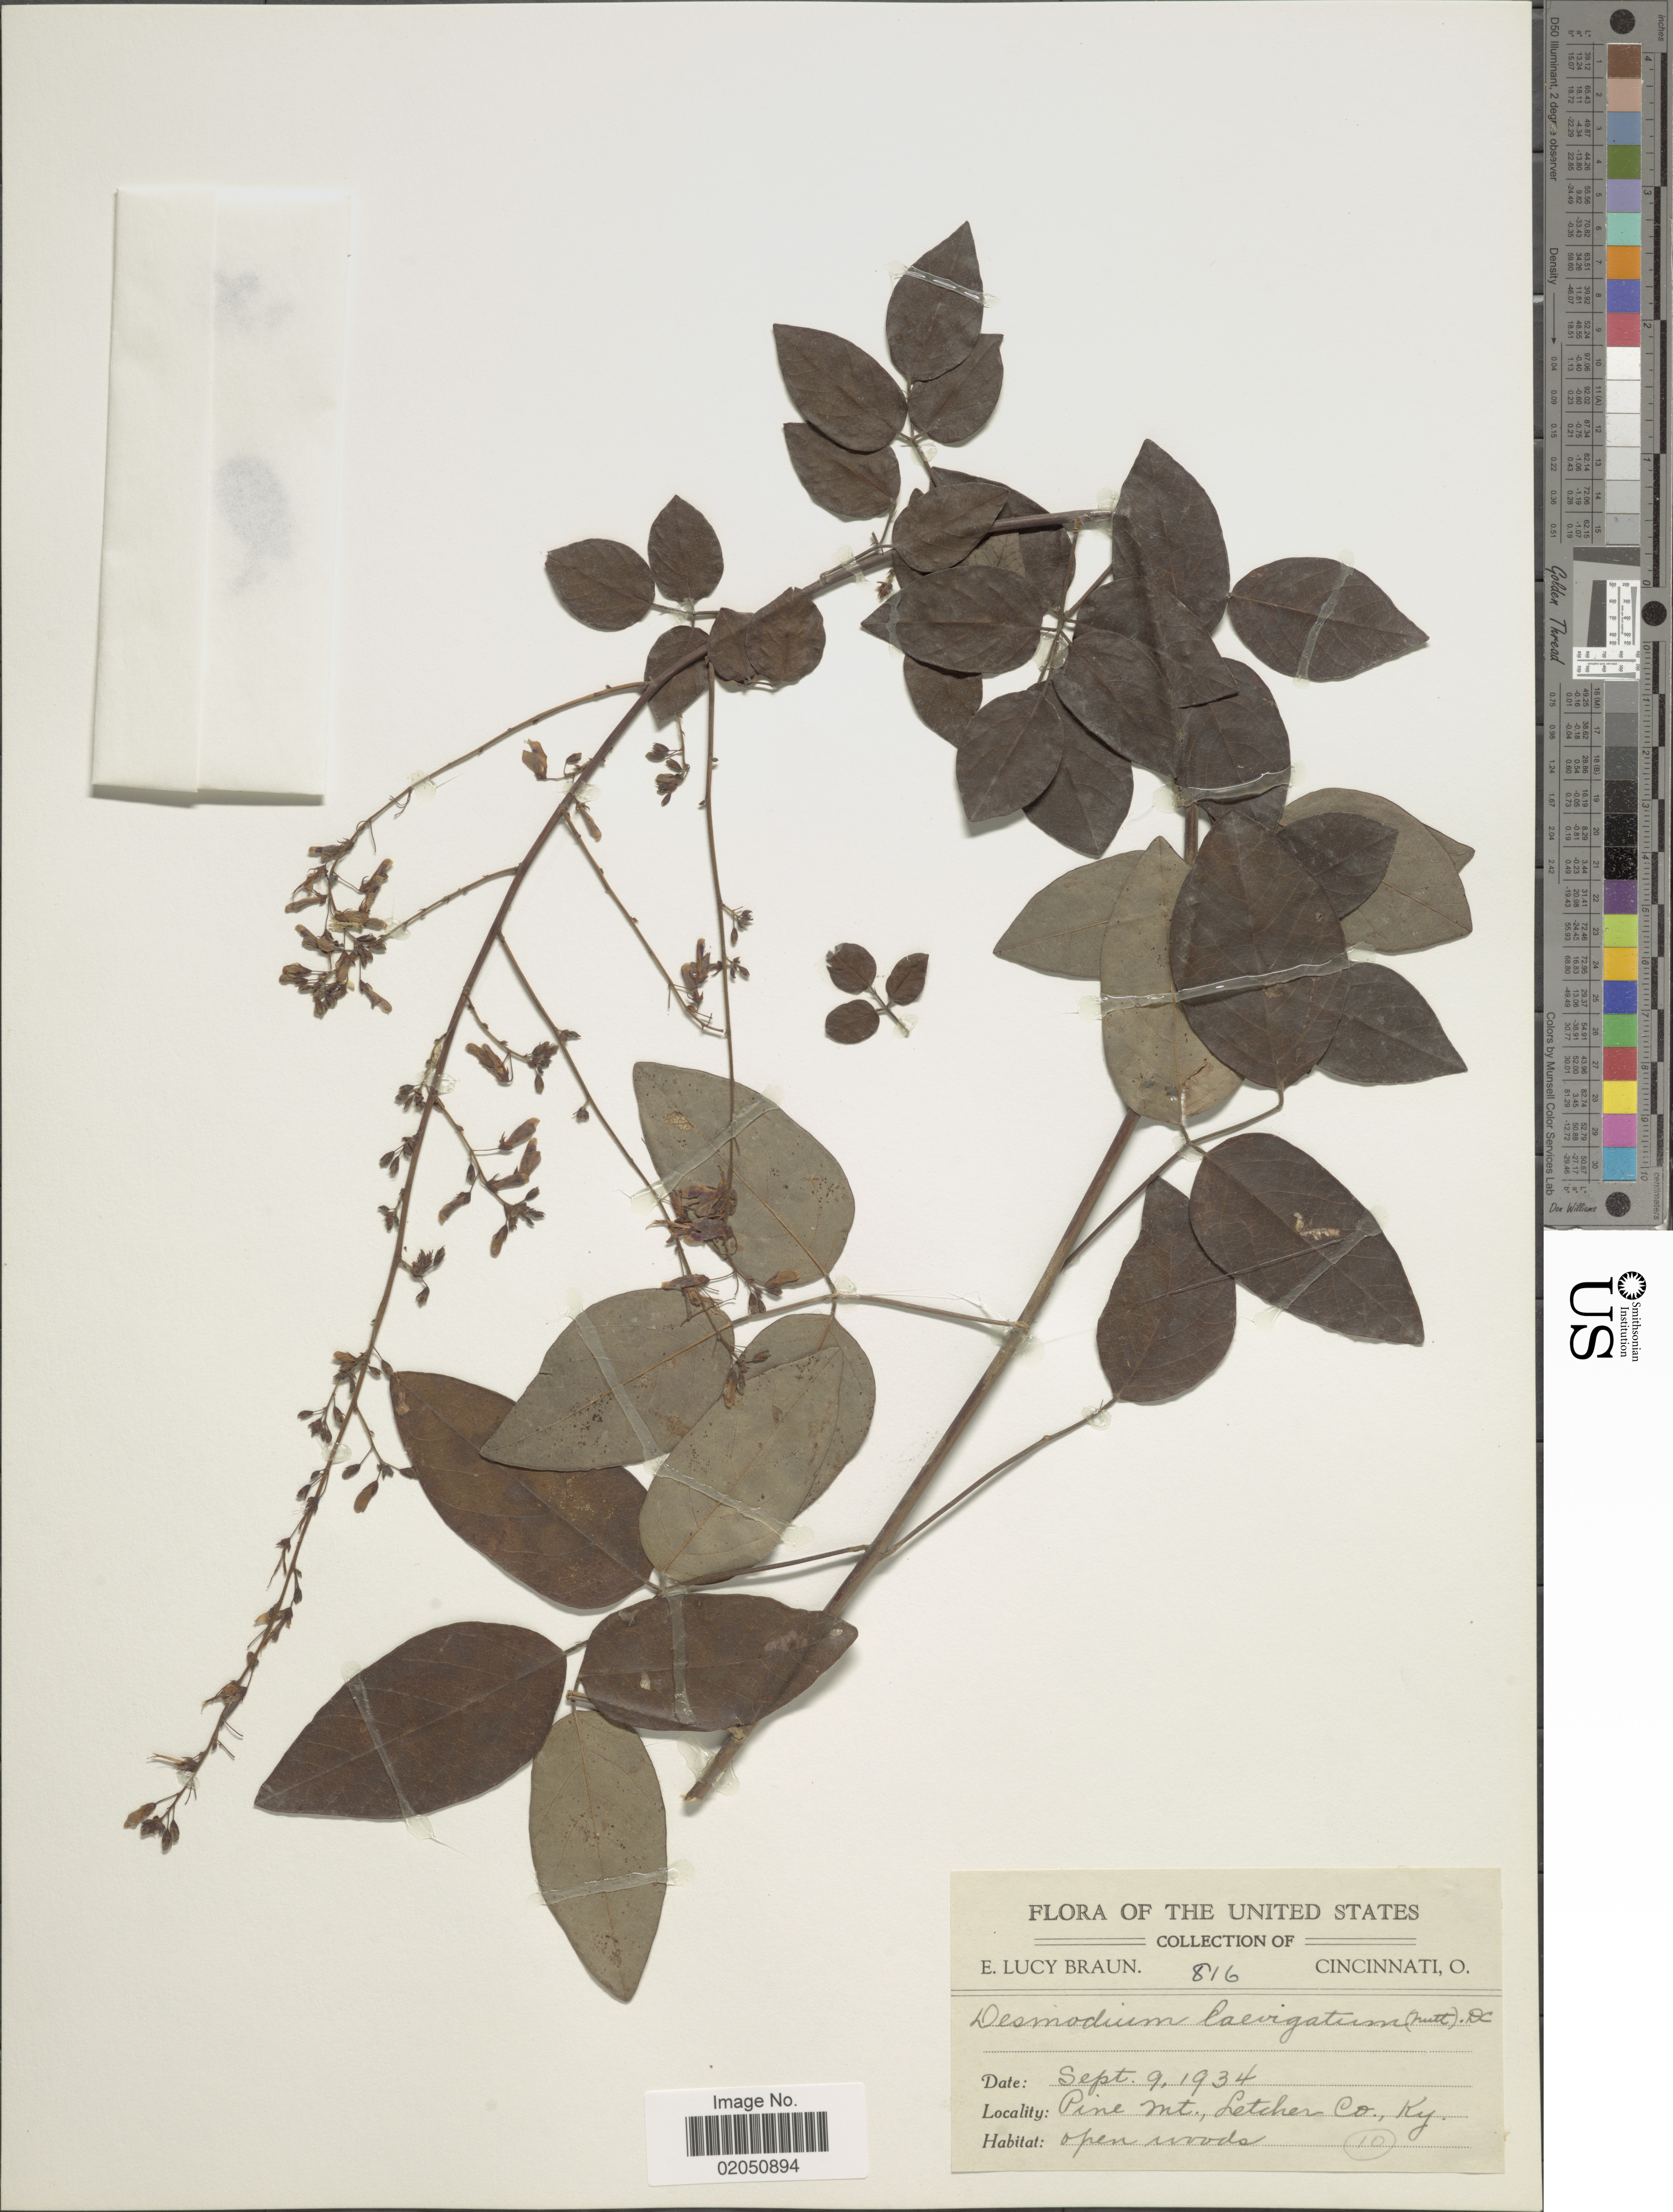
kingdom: Plantae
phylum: Tracheophyta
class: Magnoliopsida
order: Fabales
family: Fabaceae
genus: Desmodium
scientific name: Desmodium laevigatum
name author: (Nutt.) DC.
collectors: E. L. Braun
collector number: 816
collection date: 1934-09-09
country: United States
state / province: Kentucky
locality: Pine Mt., Lethcer Co., open woods